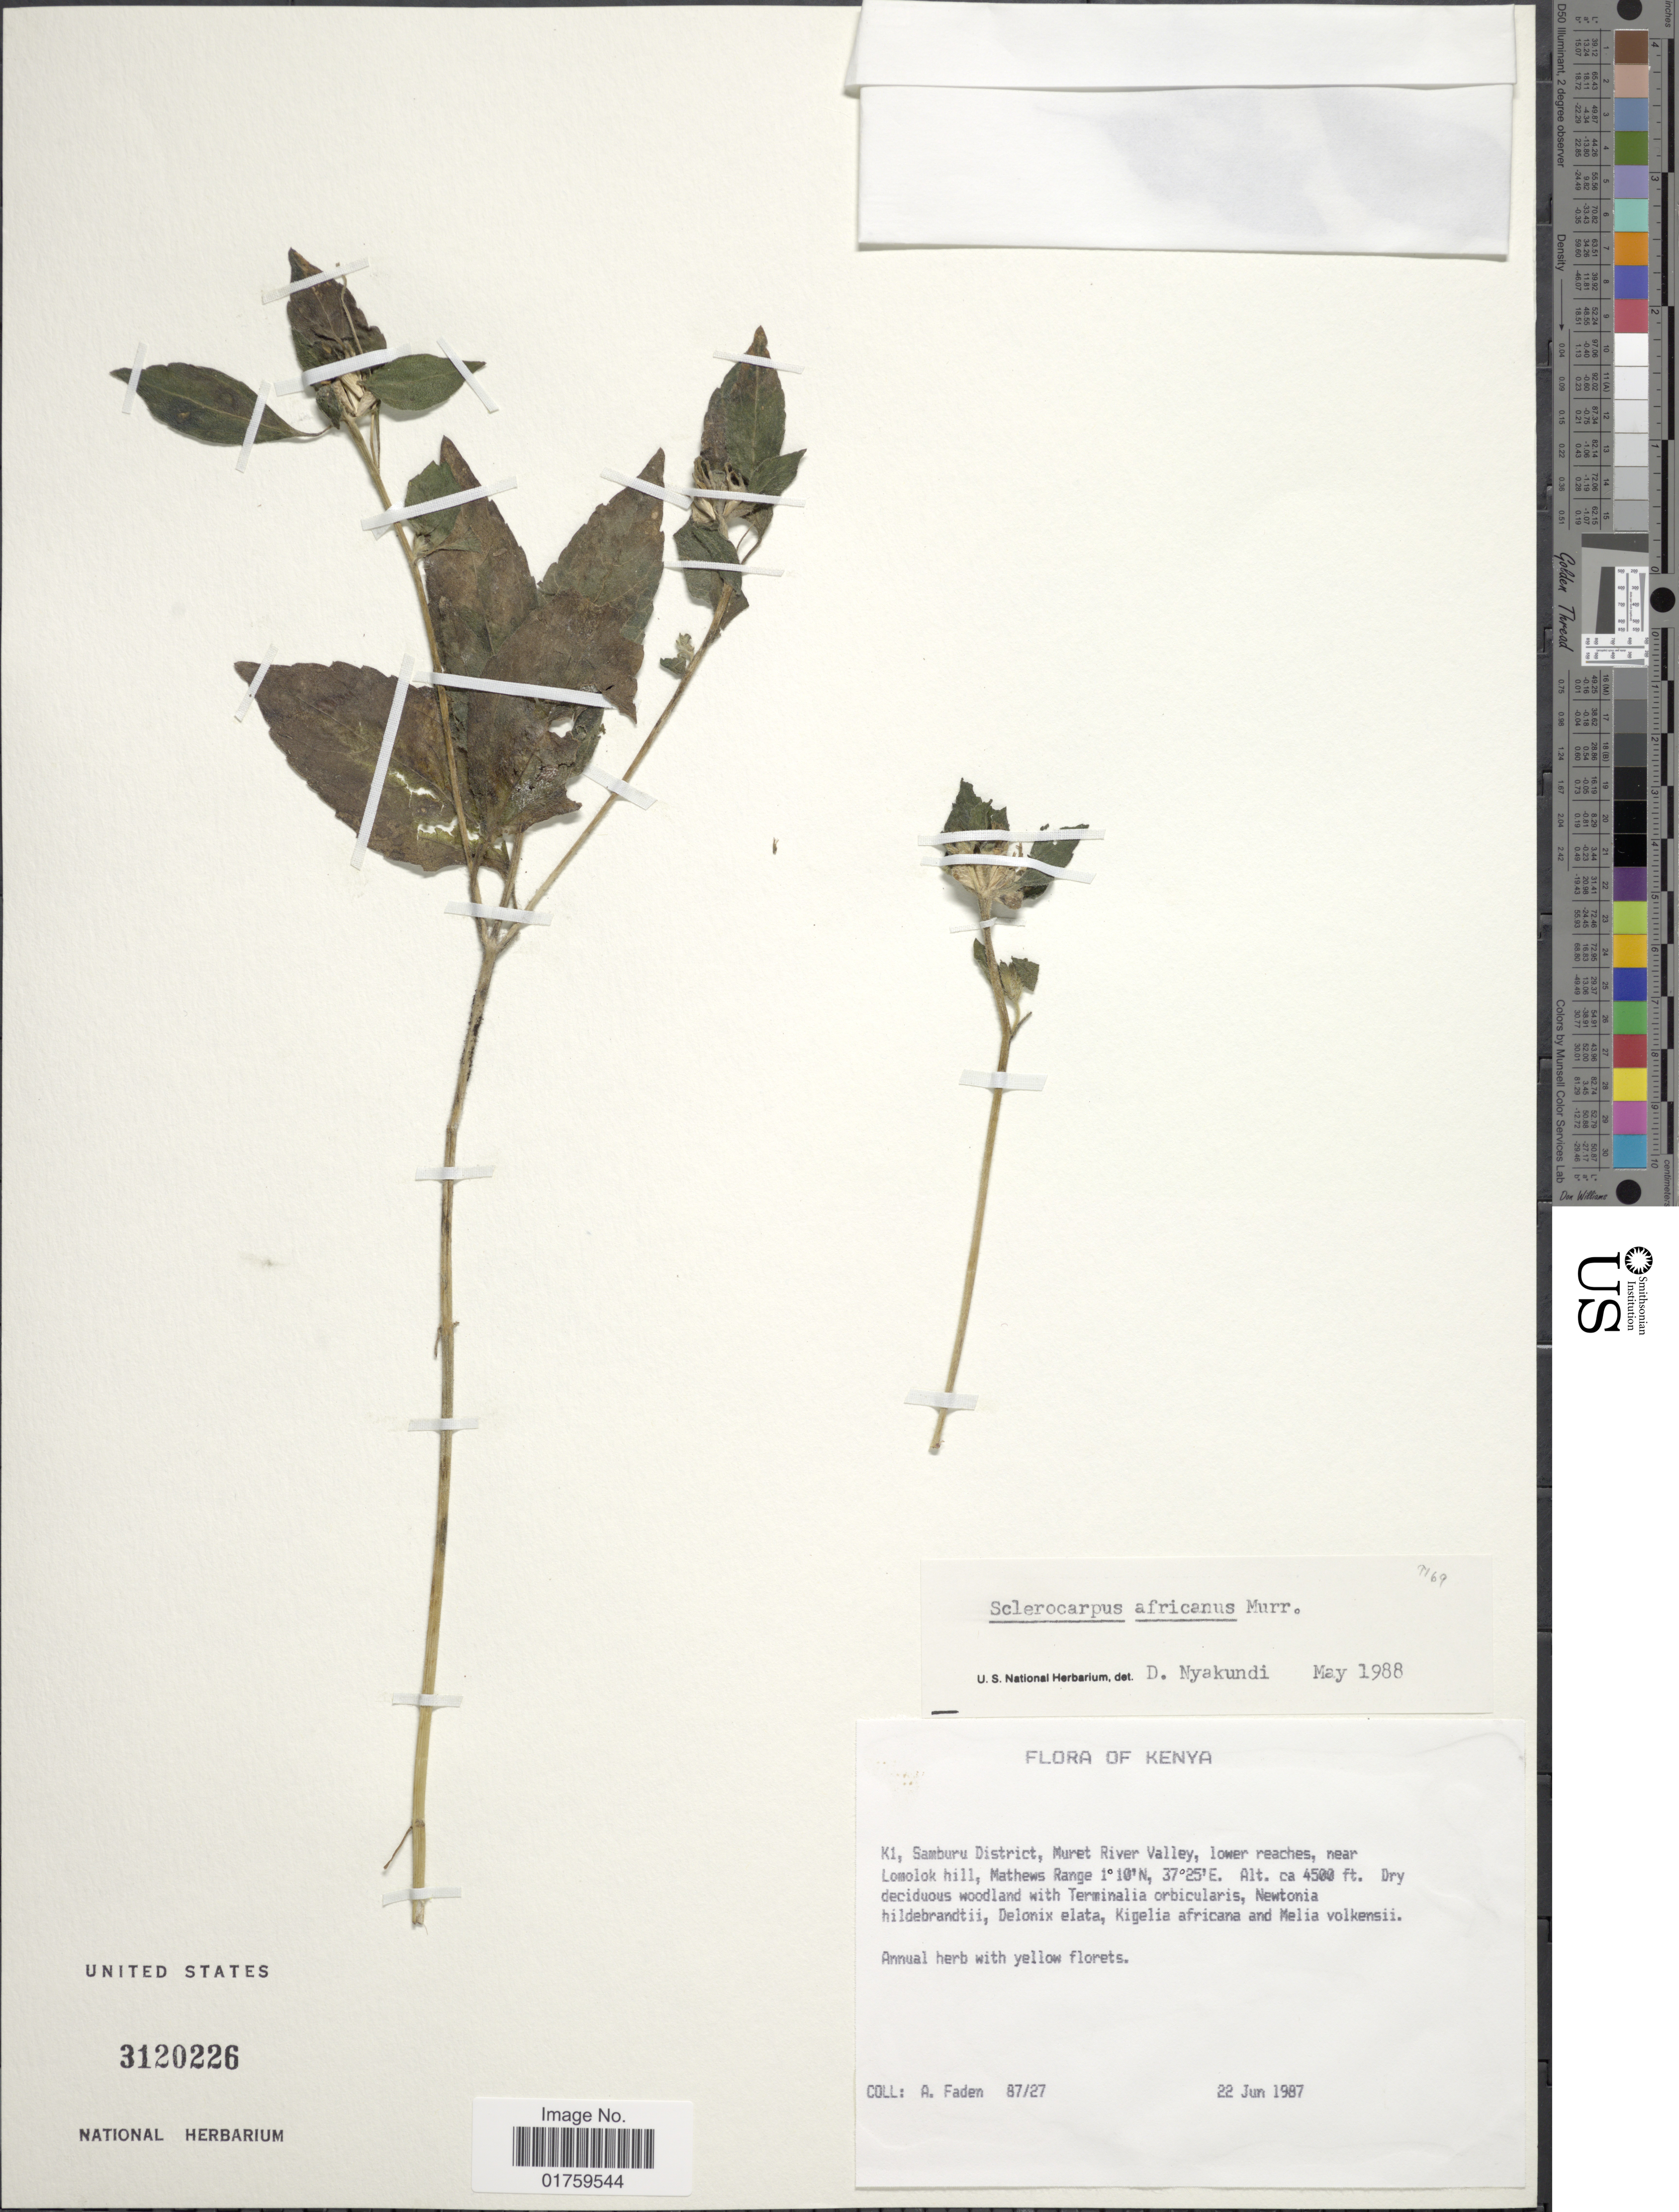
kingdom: Plantae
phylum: Tracheophyta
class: Magnoliopsida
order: Asterales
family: Asteraceae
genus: Sclerocarpus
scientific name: Sclerocarpus africanus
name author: Jacq.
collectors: A. J. Faden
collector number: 87/27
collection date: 1987-06-22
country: Kenya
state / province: Samburu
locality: K1, District, Muret River Valley, lowe reaches, near Lomolon hill, Mathews Range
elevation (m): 1372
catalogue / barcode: US 3120226